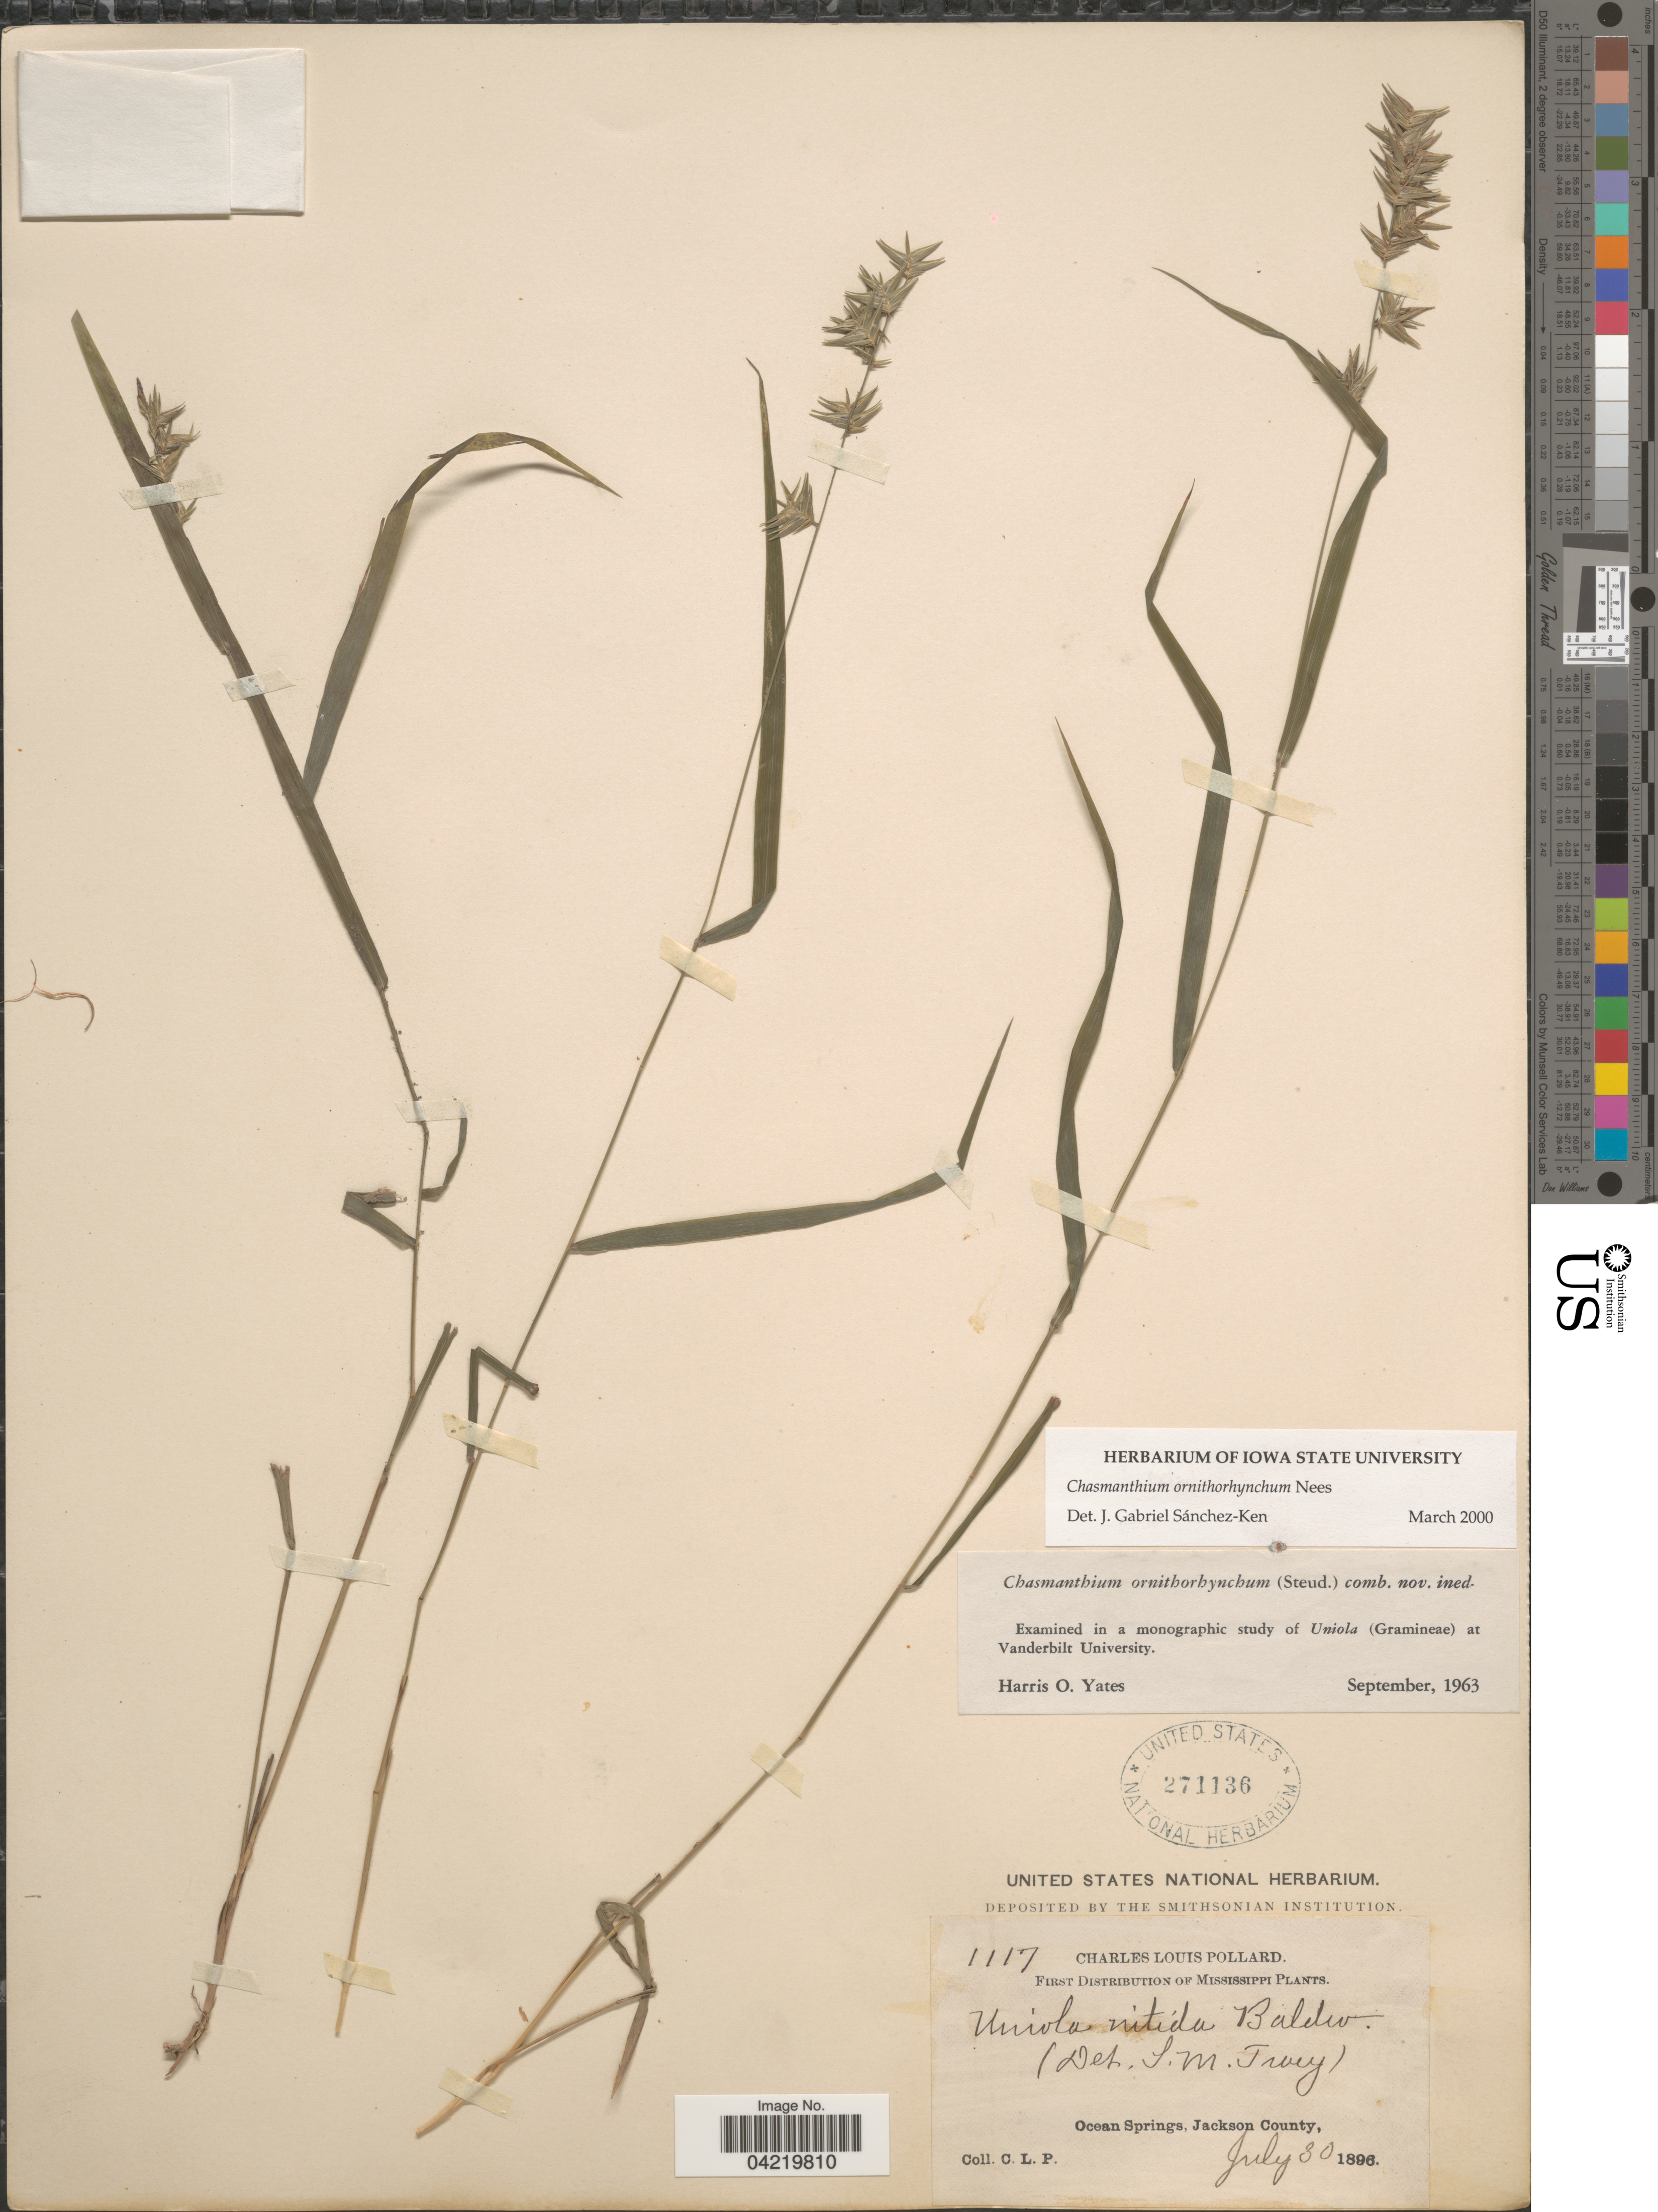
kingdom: Plantae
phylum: Tracheophyta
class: Liliopsida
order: Poales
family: Poaceae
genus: Chasmanthium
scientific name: Chasmanthium ornithorhynchum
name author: Nees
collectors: C. L. Pollard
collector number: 1117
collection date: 1896-07-30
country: United States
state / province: Mississippi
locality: Ocean Springs, Jackson County.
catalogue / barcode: US 271136